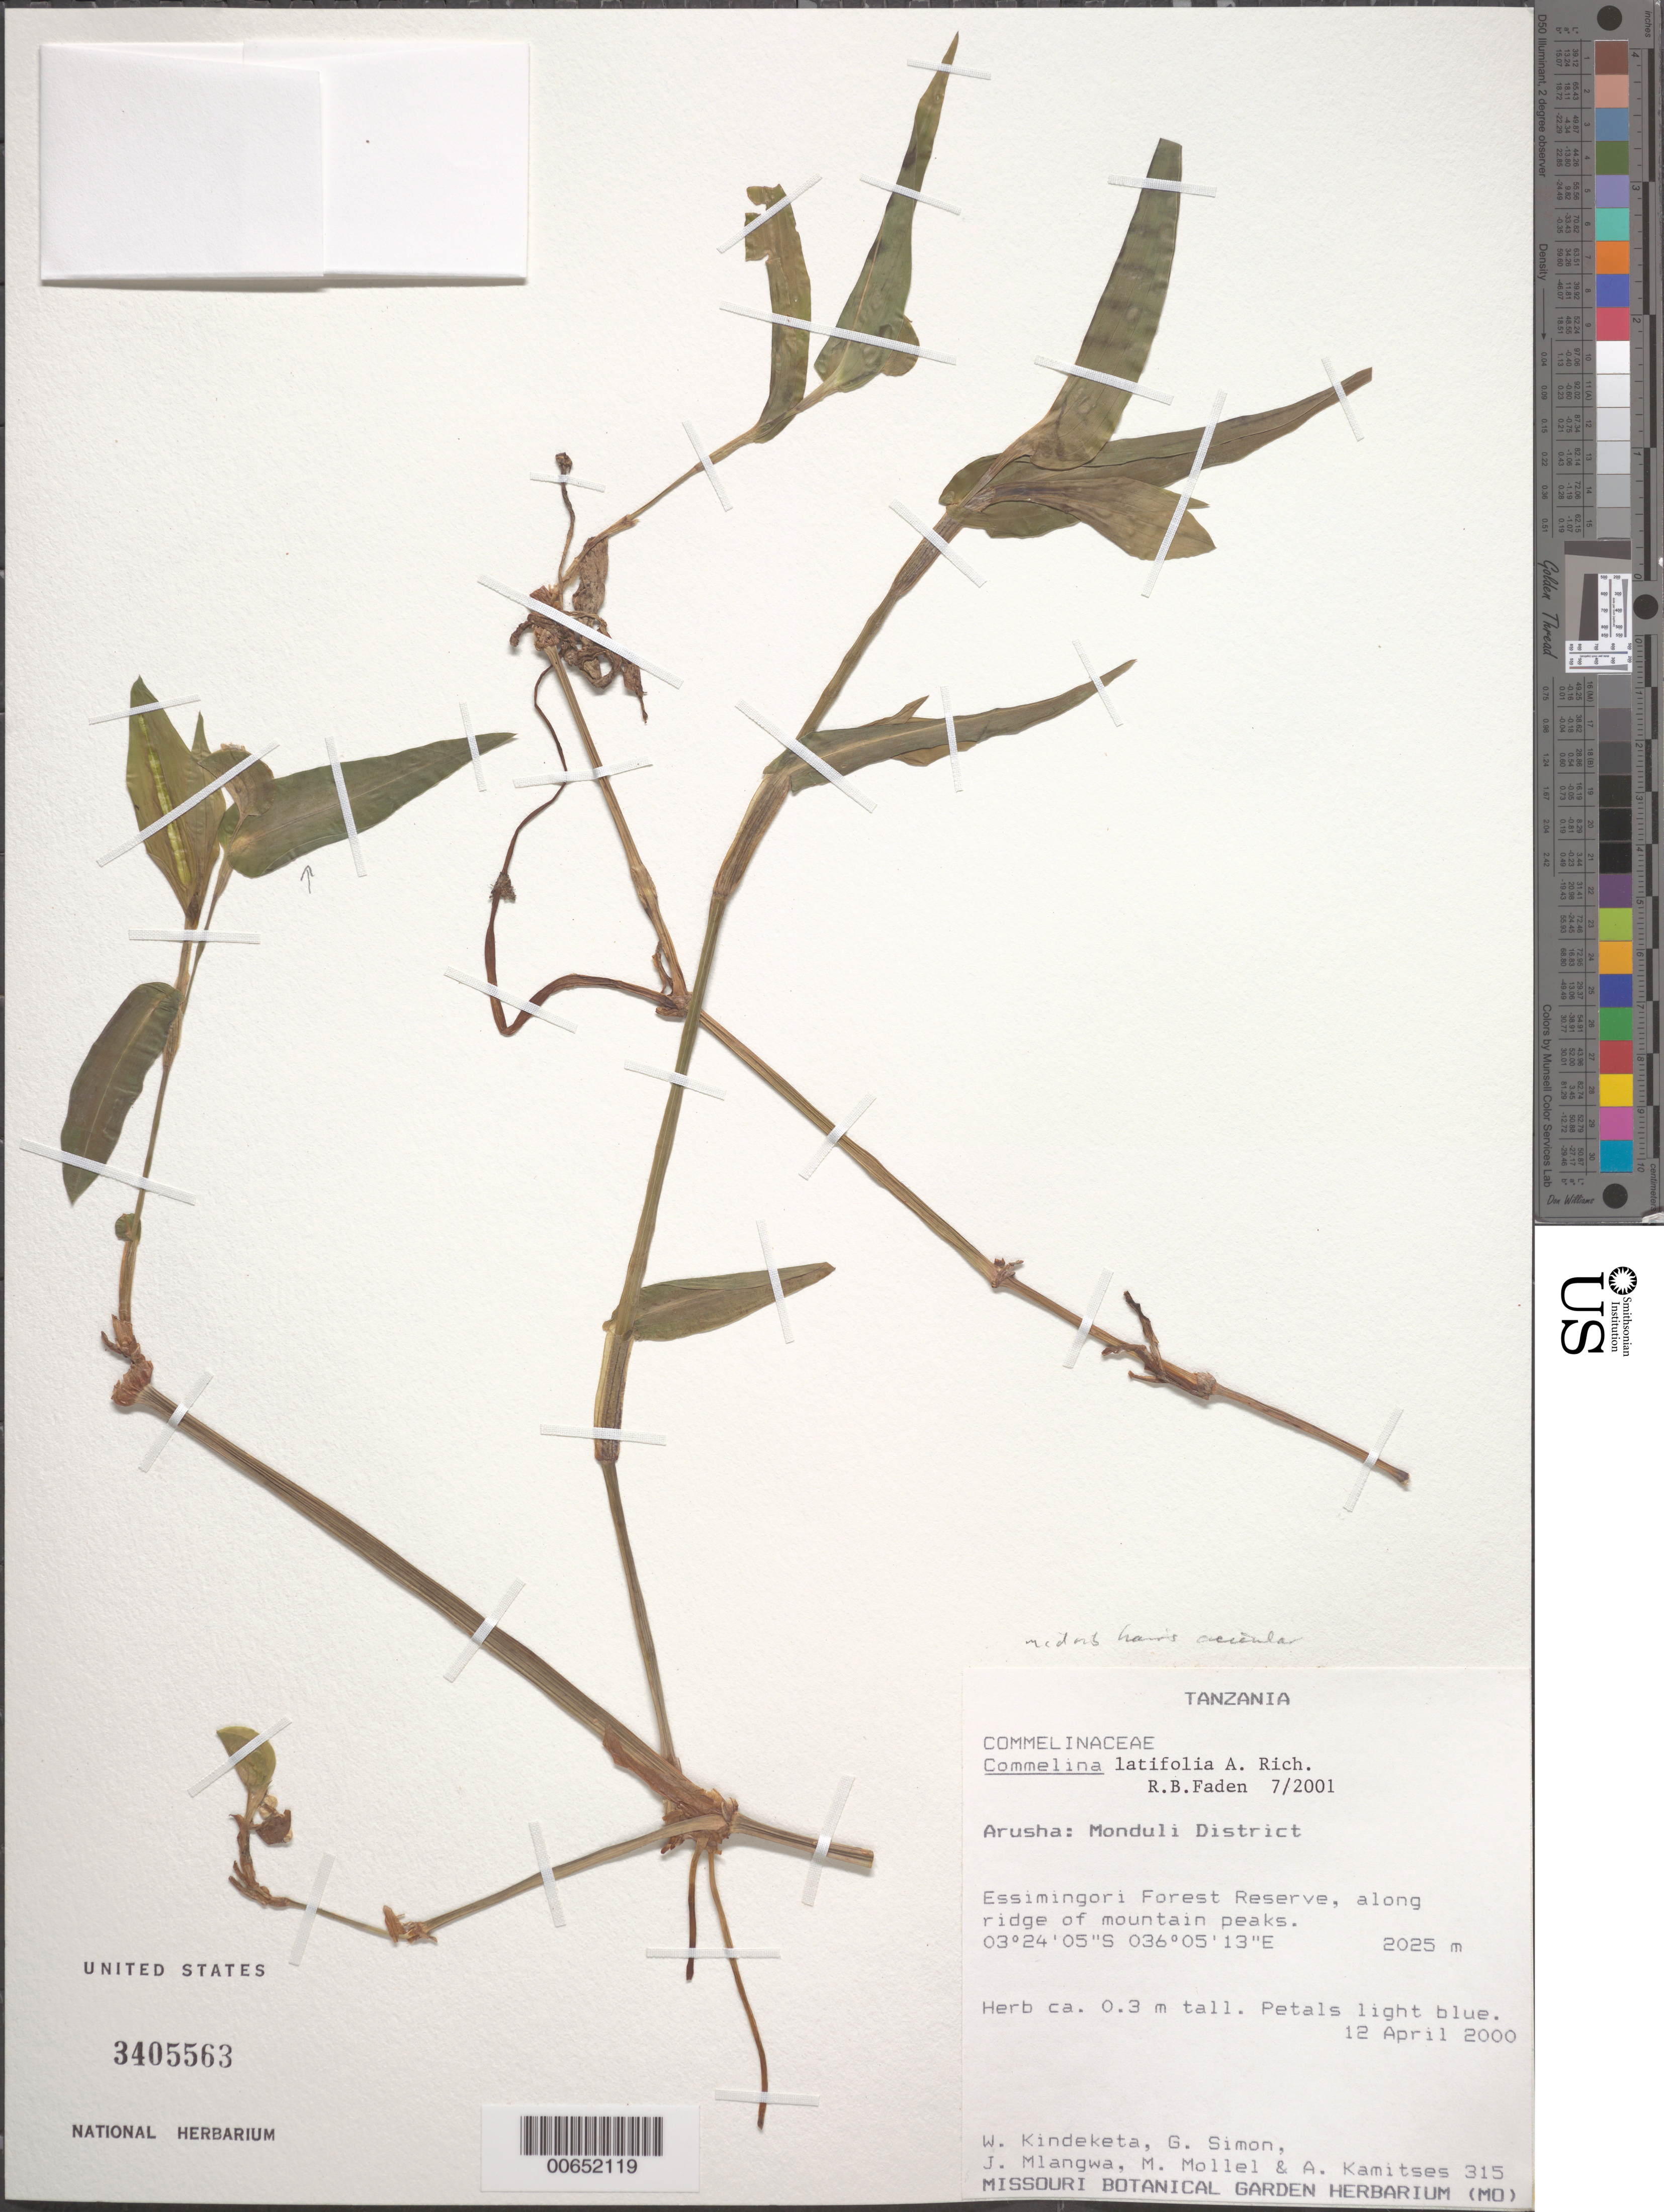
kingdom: Plantae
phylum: Tracheophyta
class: Liliopsida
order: Commelinales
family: Commelinaceae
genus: Commelina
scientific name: Commelina latifolia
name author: Hochst. ex A. Rich.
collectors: W. Kindeketa, G. Simon, J. Mlangwa, M. Mollel & A. Kamitses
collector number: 315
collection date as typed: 12 04 2000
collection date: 2000-04-12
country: Tanzania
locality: Arusha, monduli dist., essimingori forest reserve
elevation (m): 2025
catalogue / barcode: US 3405563